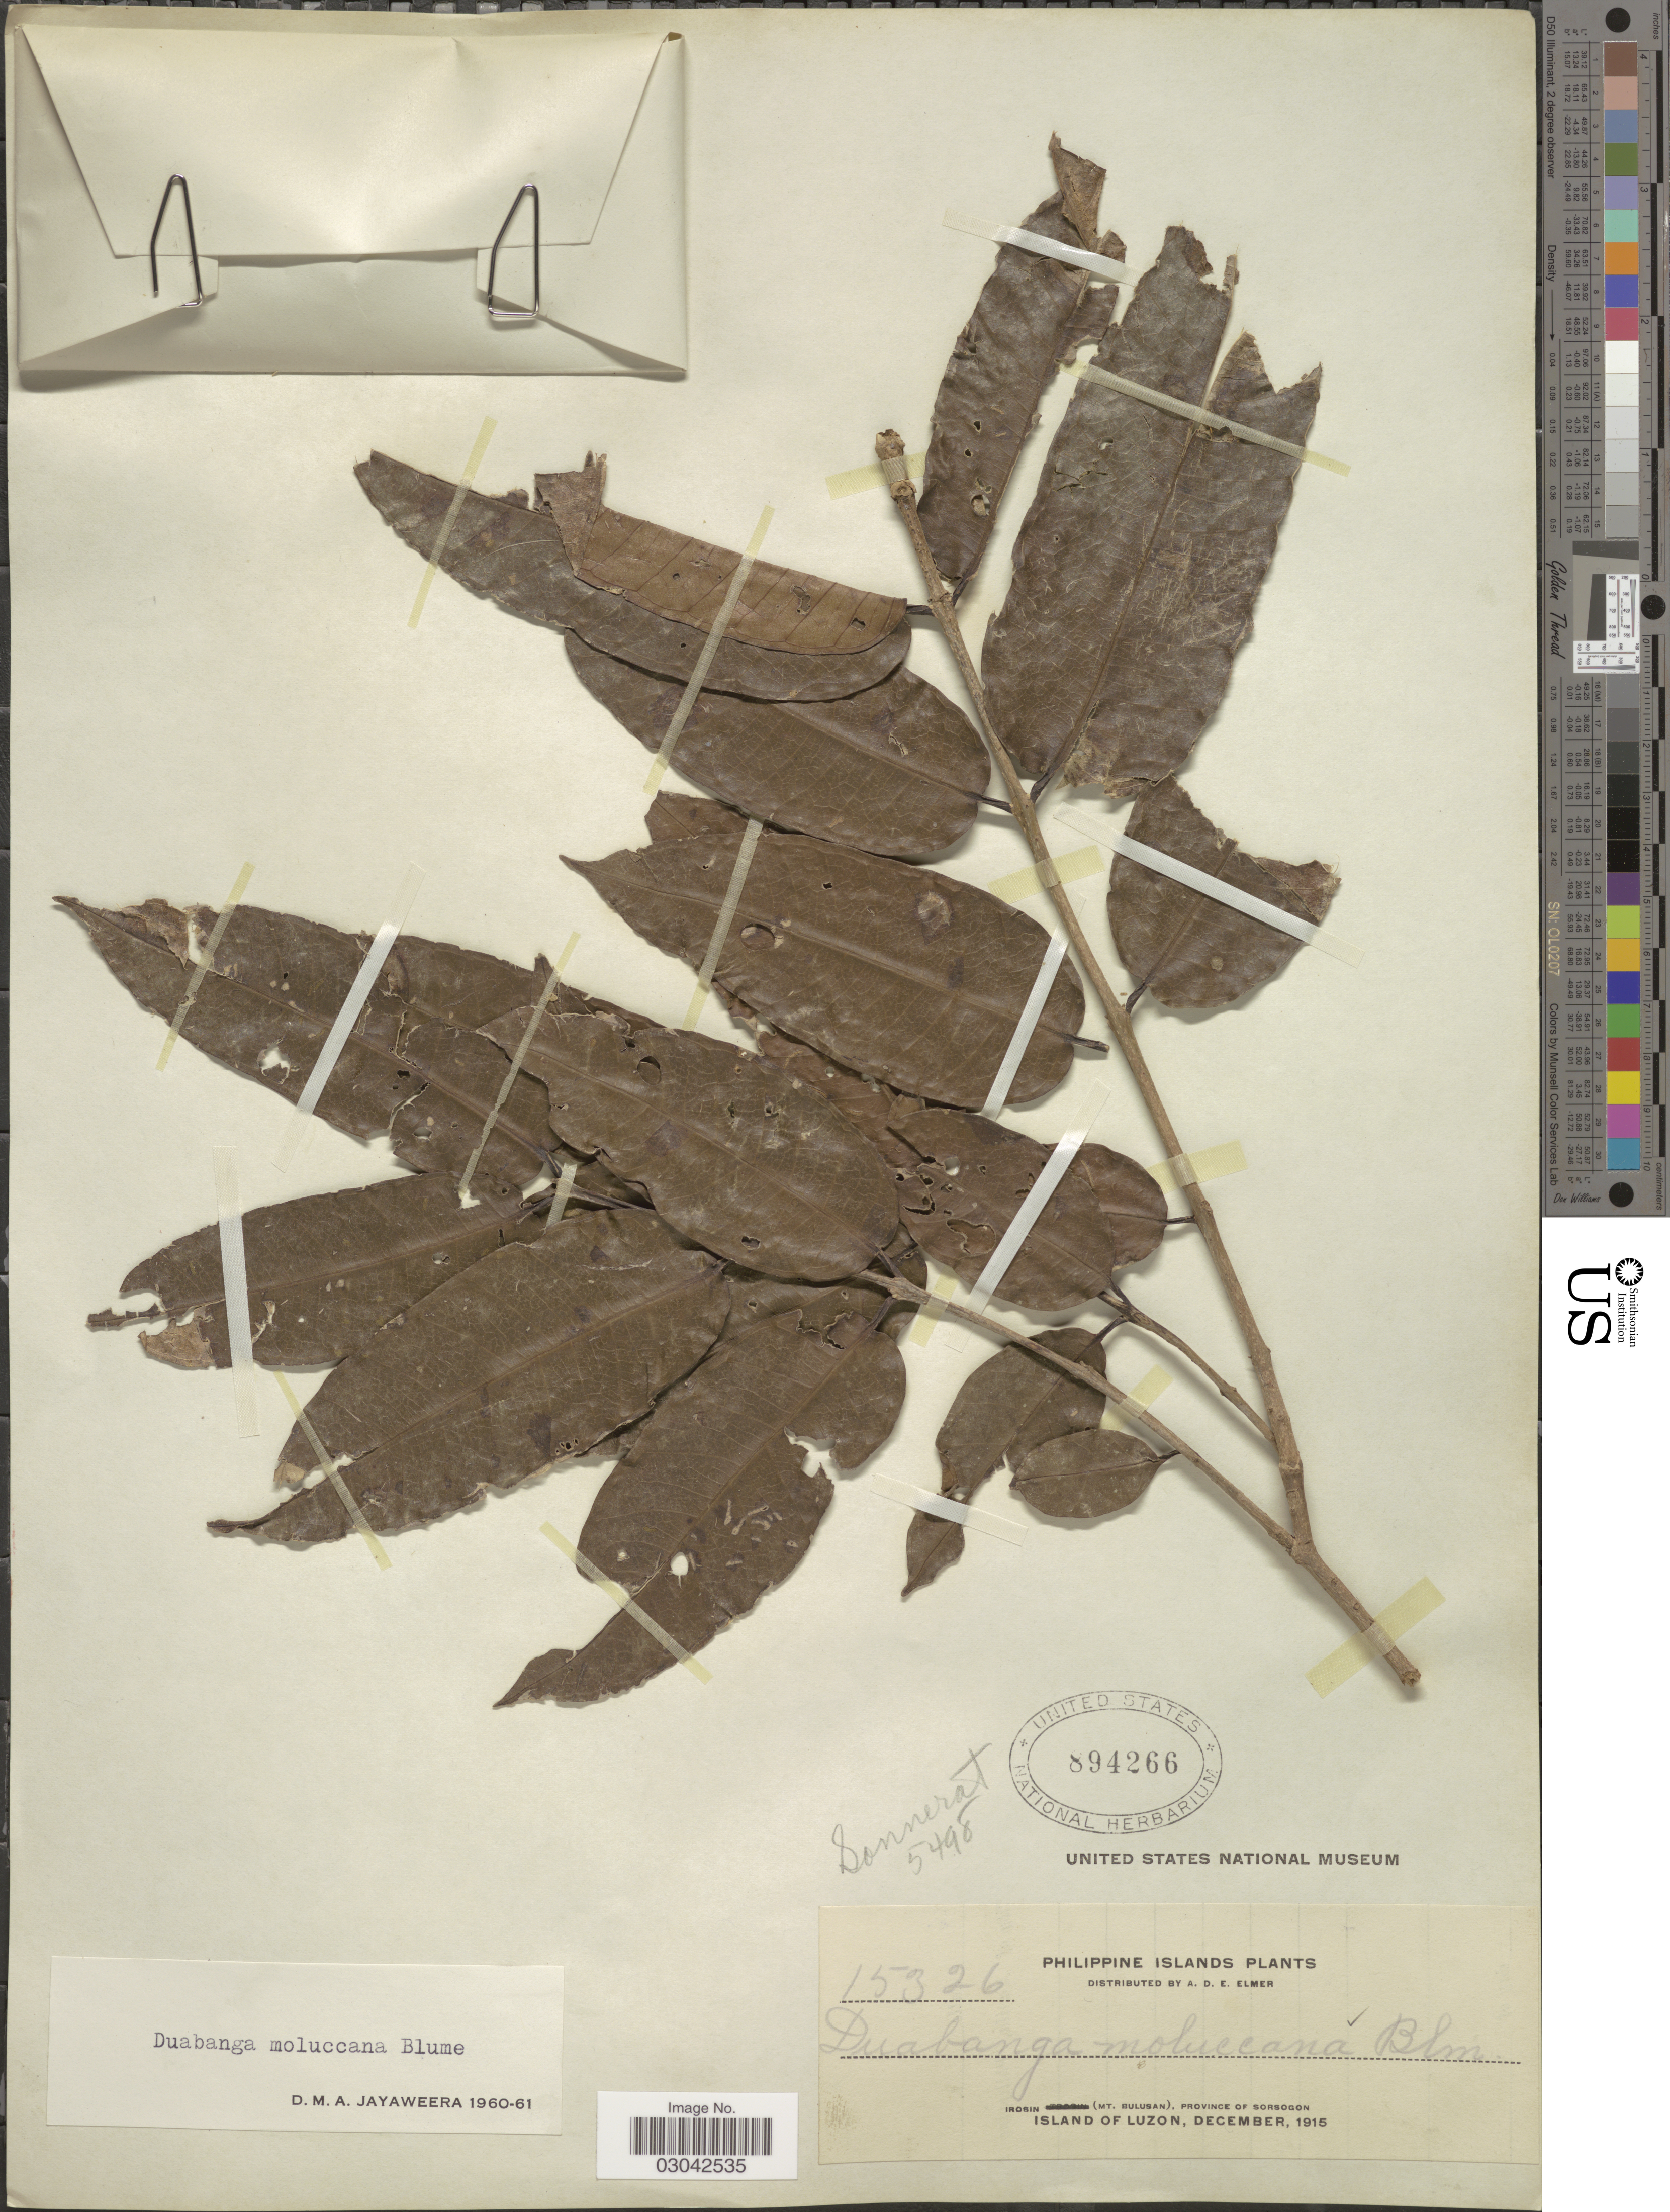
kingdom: Plantae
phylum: Tracheophyta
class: Magnoliopsida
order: Myrtales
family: Lythraceae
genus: Duabanga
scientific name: Duabanga moluccana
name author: Blume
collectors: A. D. E. Elmer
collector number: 15326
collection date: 1915-12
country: Philippines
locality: Irosin (Mt. Bulusan), Province of Sorsogon Island of Luzon.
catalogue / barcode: US 894266